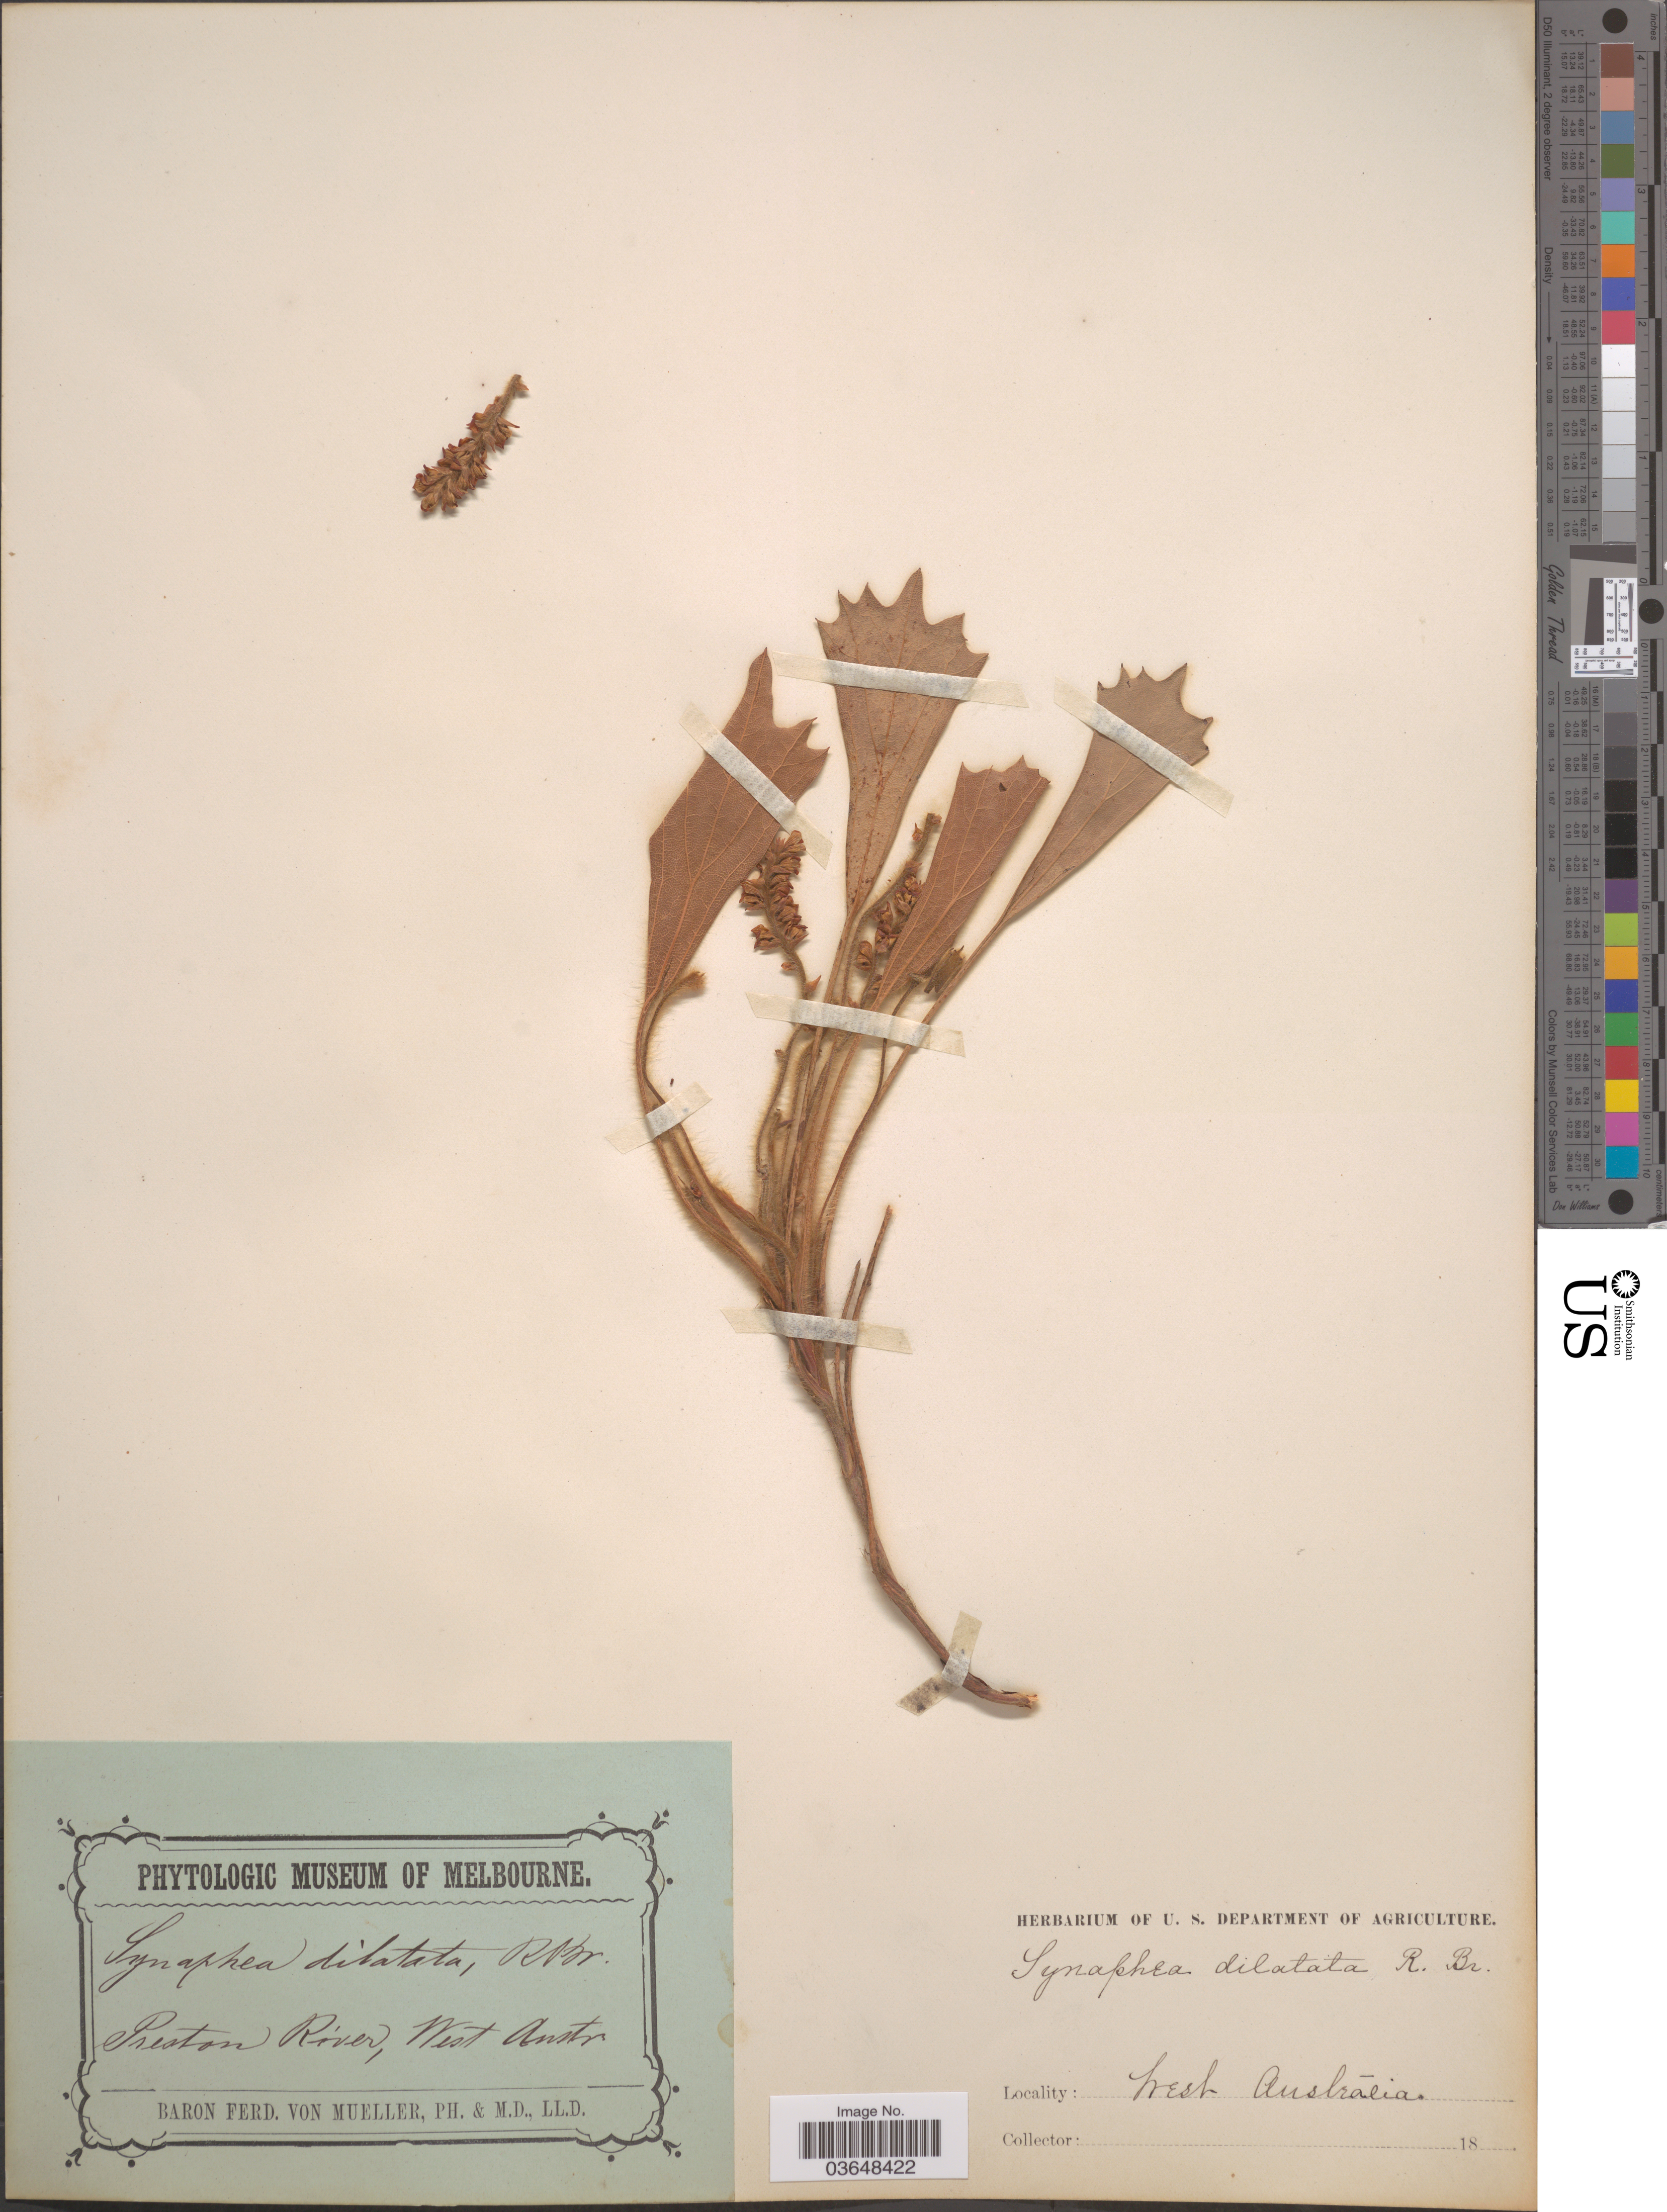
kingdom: Plantae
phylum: Tracheophyta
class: Magnoliopsida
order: Proteales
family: Proteaceae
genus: Synaphea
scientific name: Synaphea dilatata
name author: R. Br.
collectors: F. Mueller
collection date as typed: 18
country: Australia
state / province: Western Australia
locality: Preston River, West Austr.